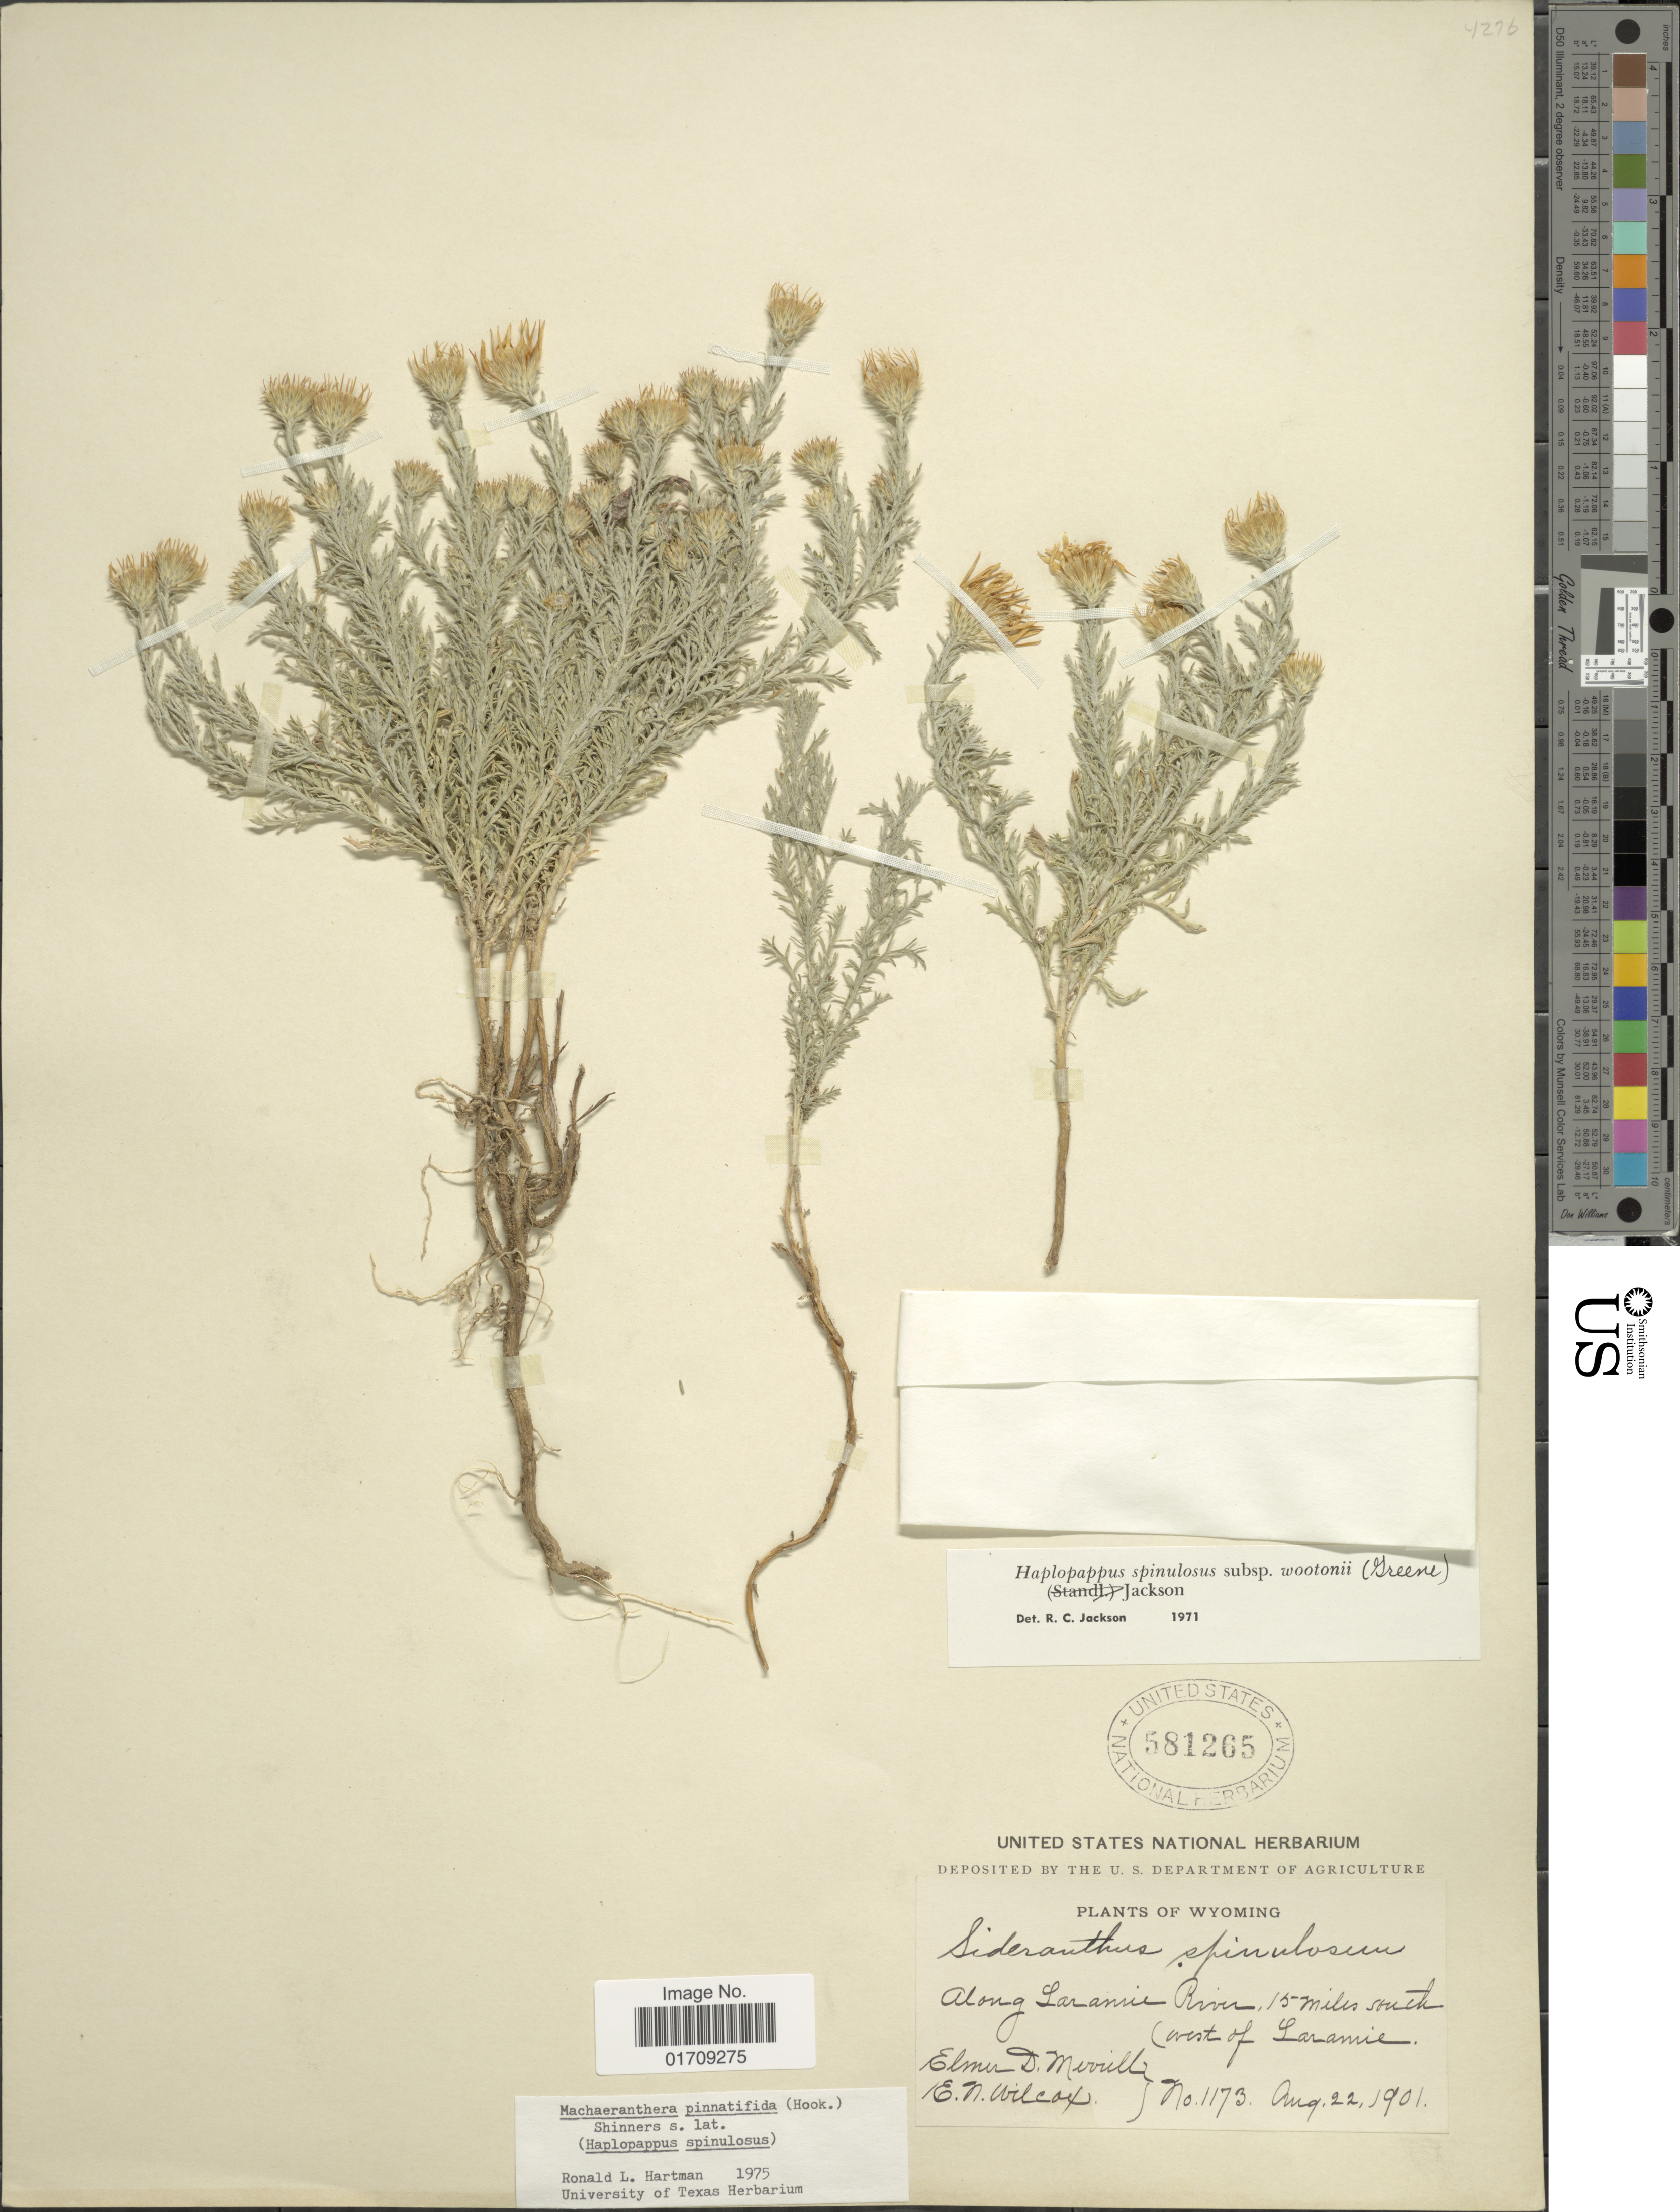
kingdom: Plantae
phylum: Tracheophyta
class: Magnoliopsida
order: Asterales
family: Asteraceae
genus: Machaeranthera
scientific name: Machaeranthera pinnatifida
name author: (Hook.) Shinners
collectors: E. D. Merrill & E. Wilcox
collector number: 1173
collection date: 1901-08-22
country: United States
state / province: Wyoming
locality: Along Laramie River, 15 miles south (west of Laramie)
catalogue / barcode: US 581265